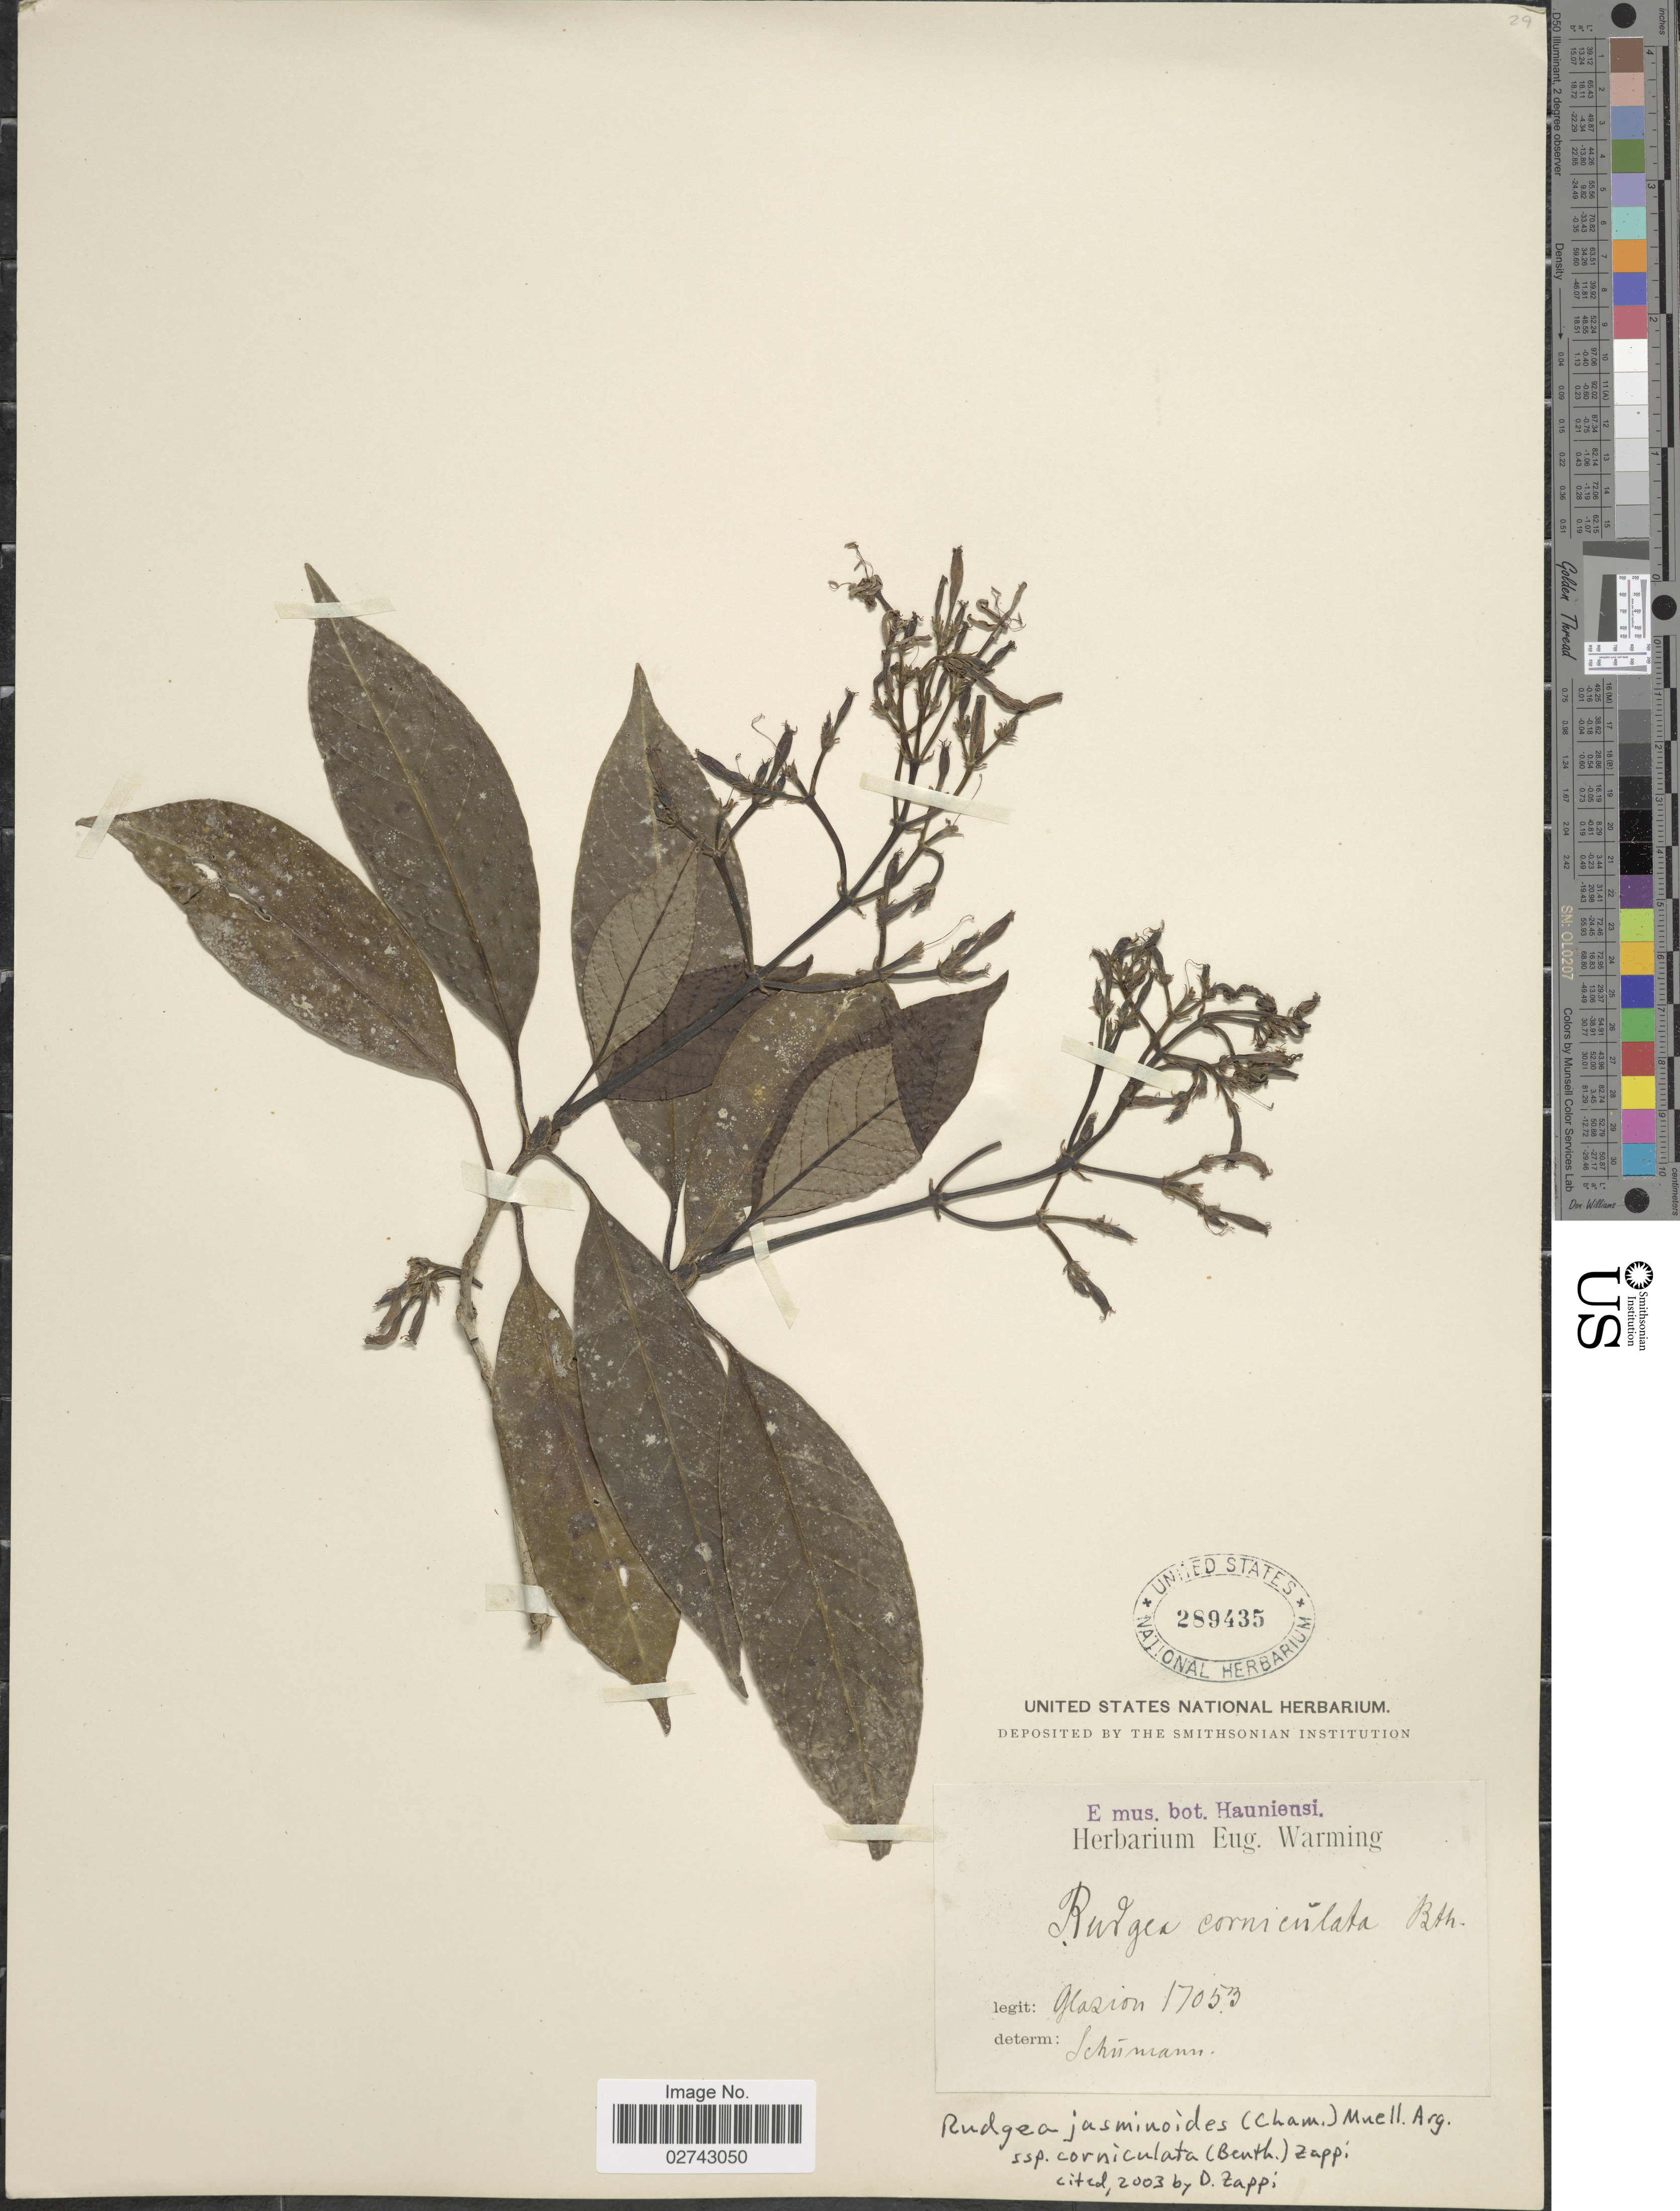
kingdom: Plantae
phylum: Tracheophyta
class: Magnoliopsida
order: Gentianales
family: Rubiaceae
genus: Rudgea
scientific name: Rudgea jasminoides subsp. corniculata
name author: (Benth.) Zappi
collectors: Glaziou, --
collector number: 17053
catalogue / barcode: US 289435